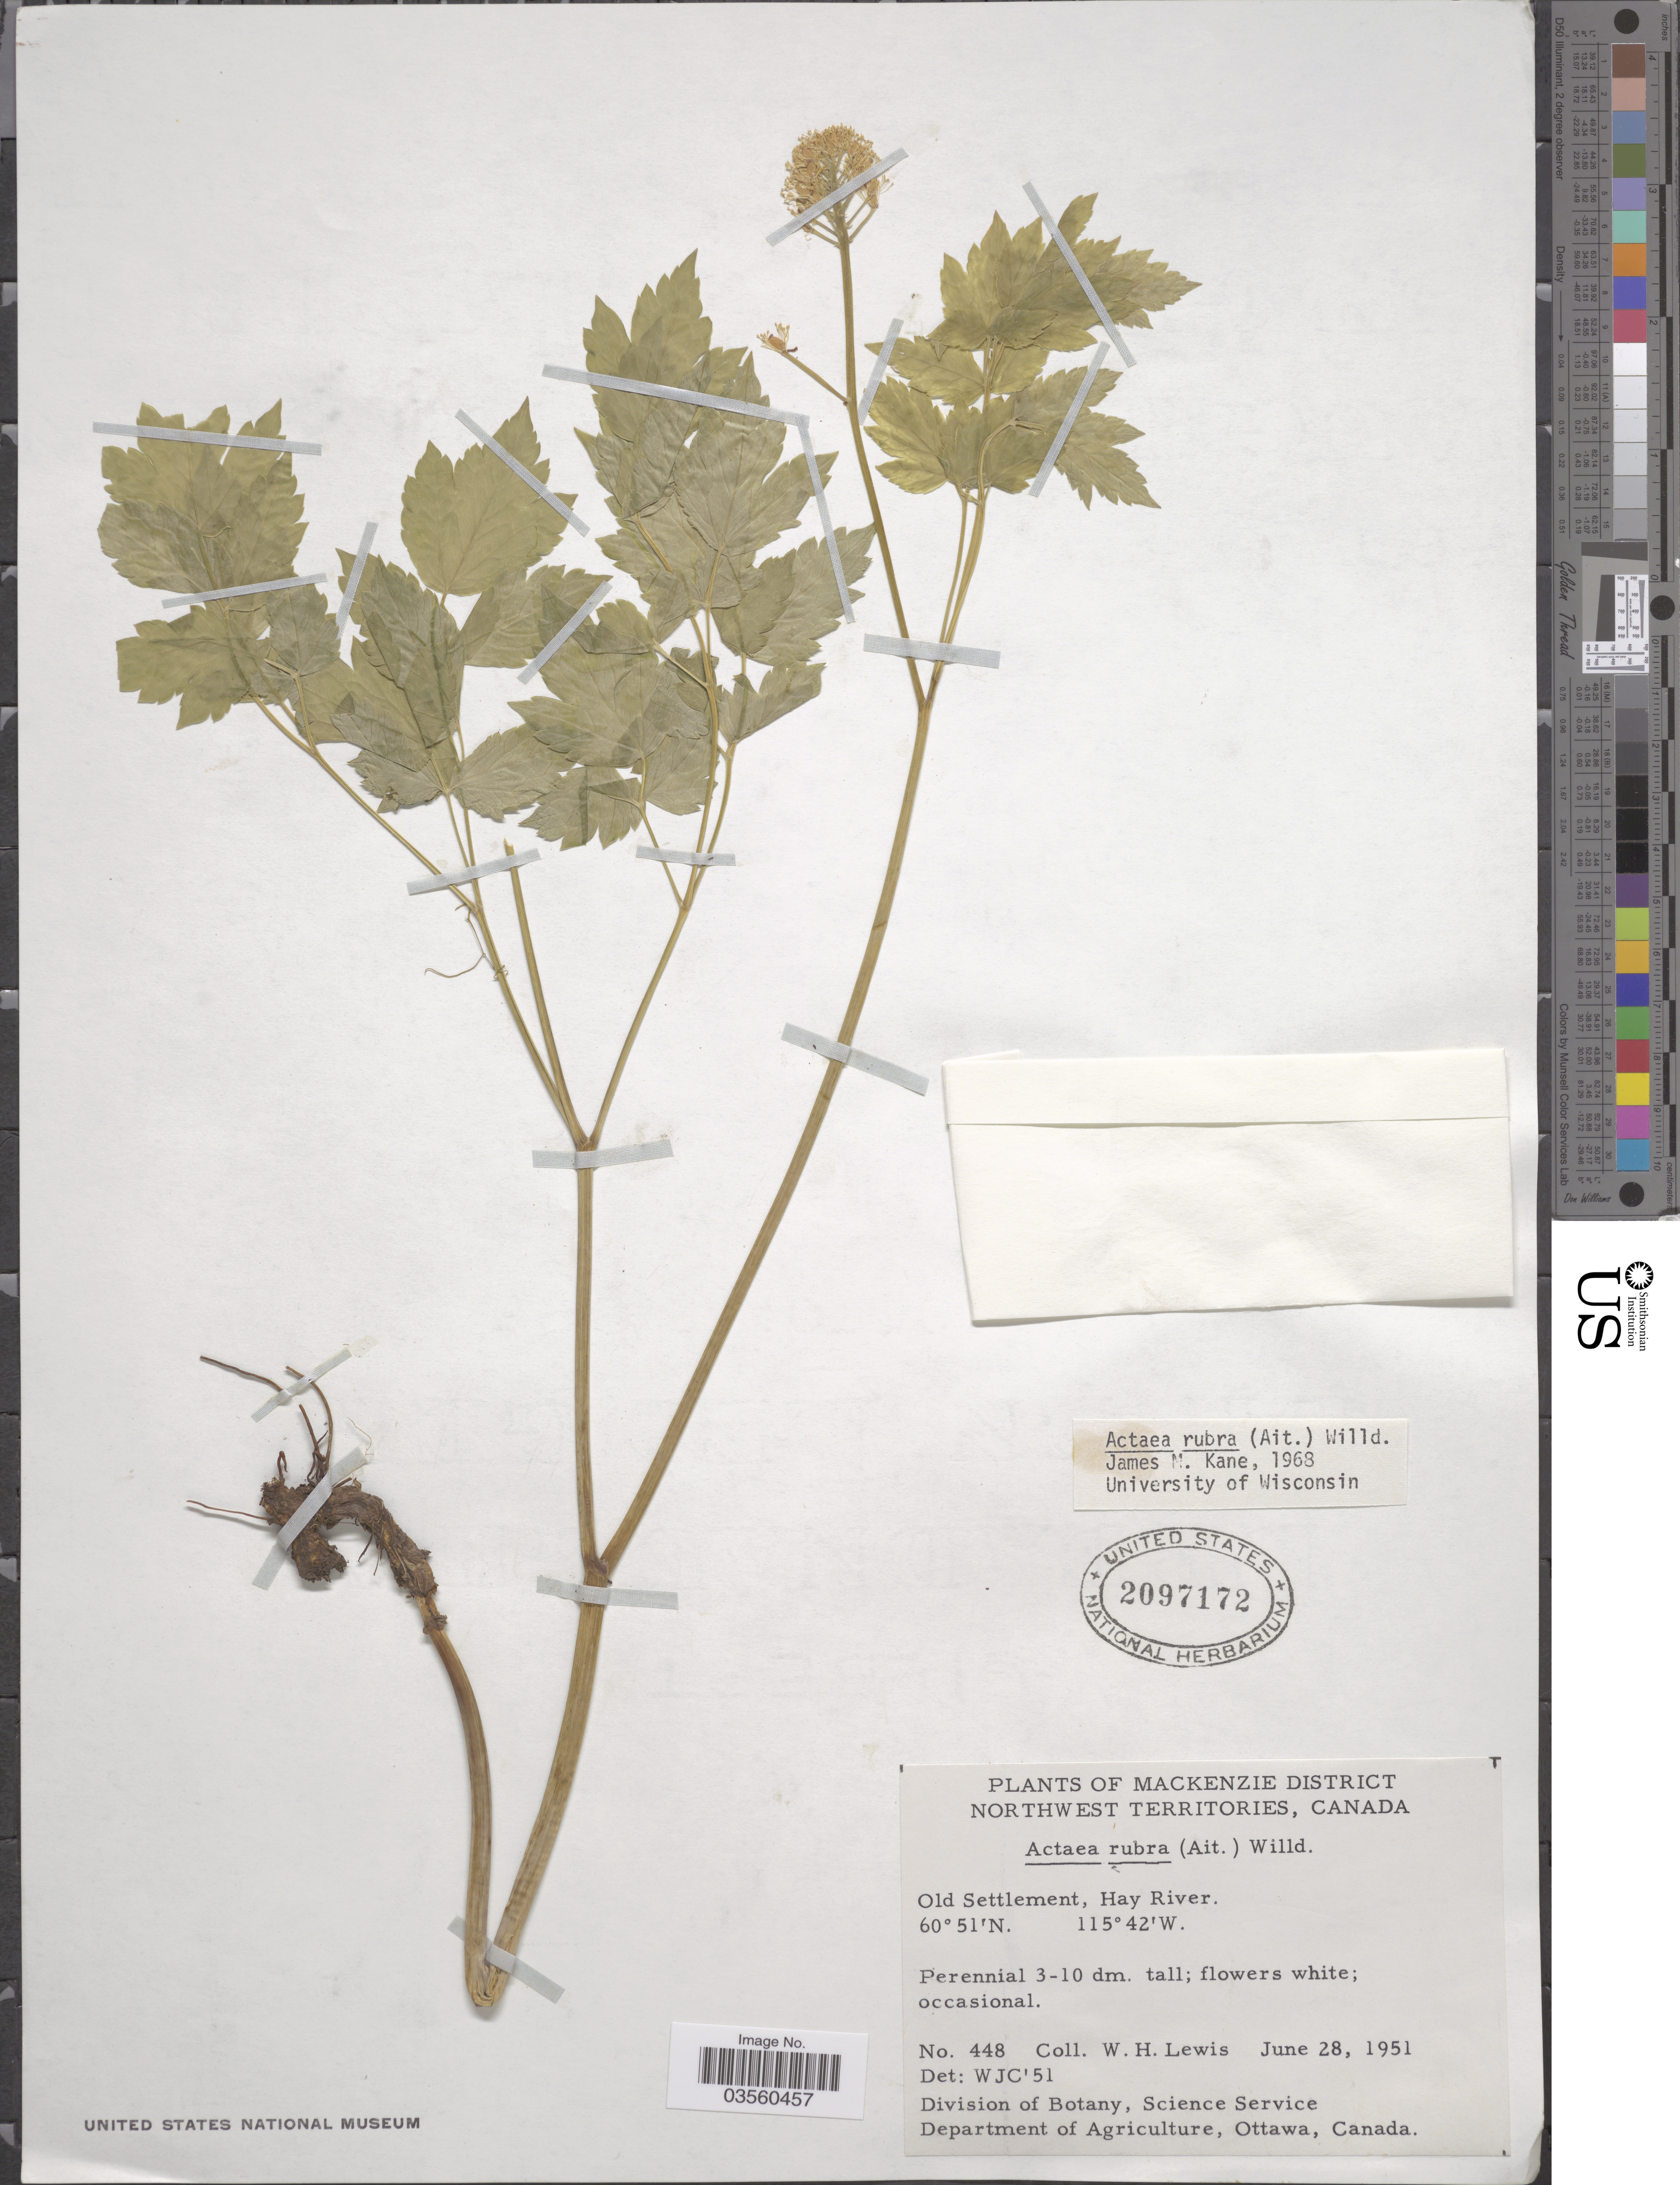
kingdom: Plantae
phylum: Tracheophyta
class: Magnoliopsida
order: Ranunculales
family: Ranunculaceae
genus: Actaea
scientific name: Actaea rubra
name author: (Aiton) Willd.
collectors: W. H. Lewis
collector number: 448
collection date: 1951-06-28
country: Canada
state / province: Northwest Territories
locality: Mackenzie District. Old Settlement, Hay River.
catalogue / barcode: US 2097172